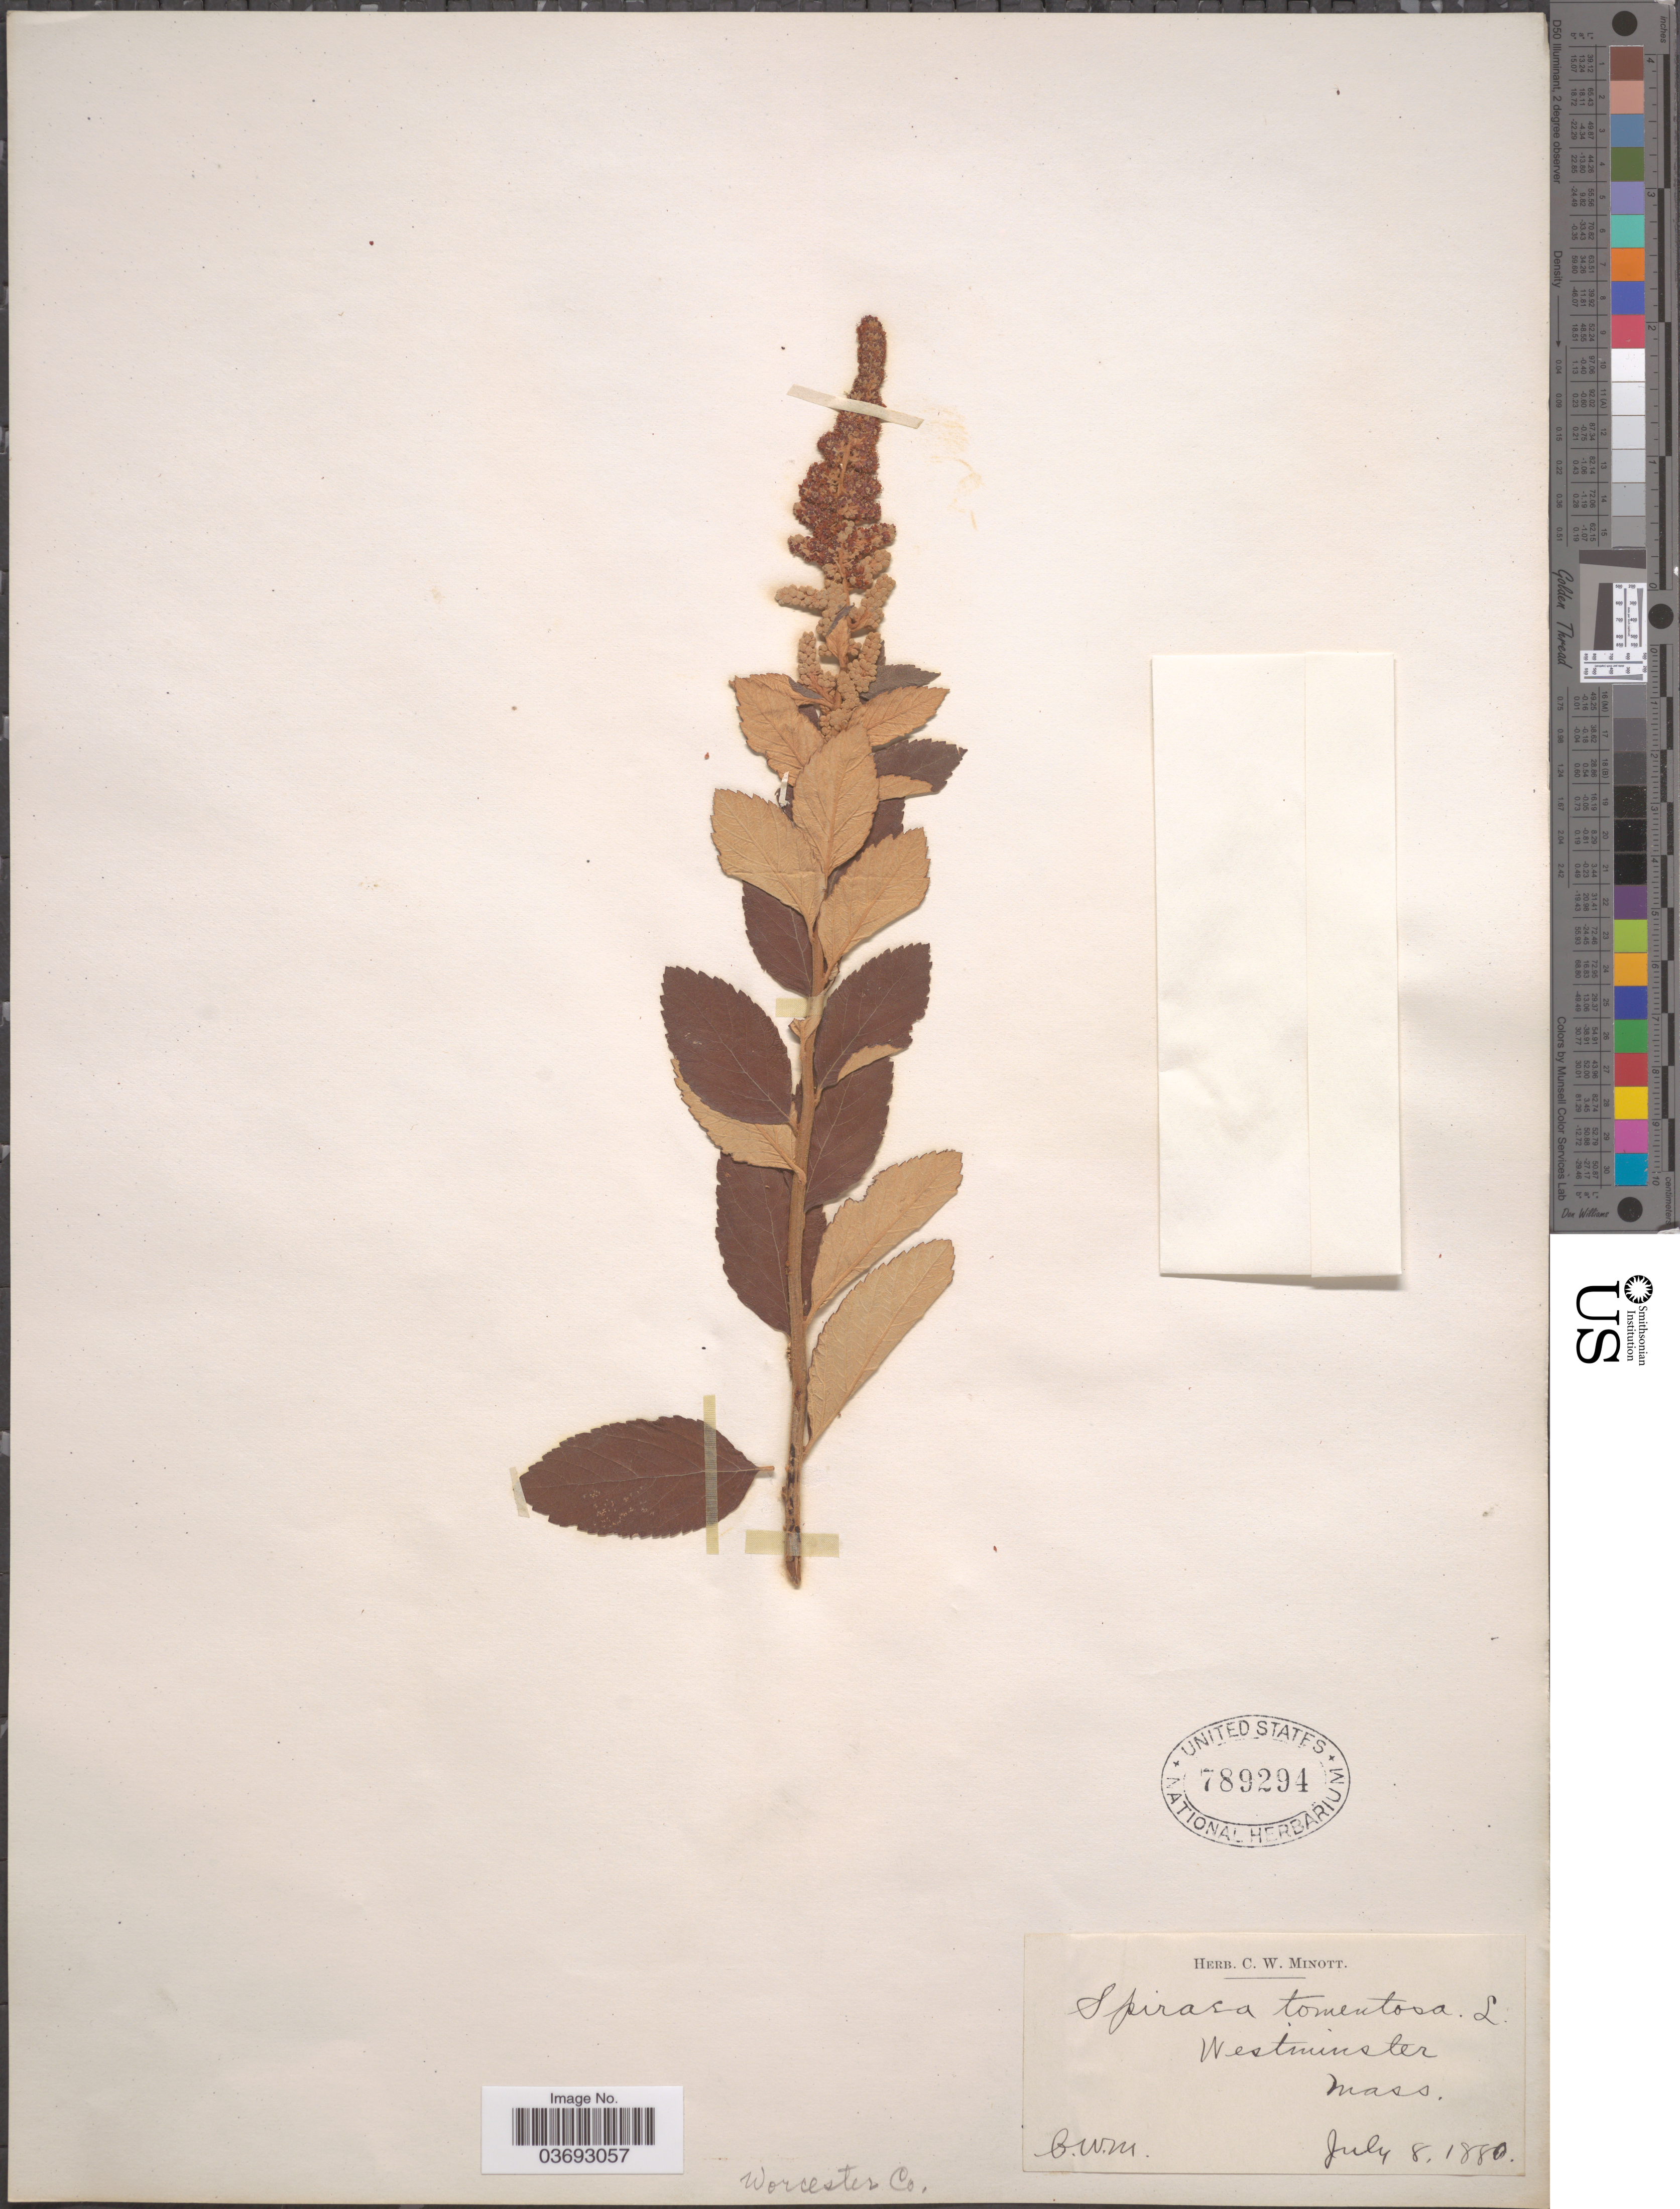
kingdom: Plantae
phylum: Tracheophyta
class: Magnoliopsida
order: Rosales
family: Rosaceae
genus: Spiraea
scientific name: Spiraea tomentosa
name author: L.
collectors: C. Minott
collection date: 1880-07-08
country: United States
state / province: Massachusetts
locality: Westminster. Worcester Co.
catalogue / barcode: US 789294